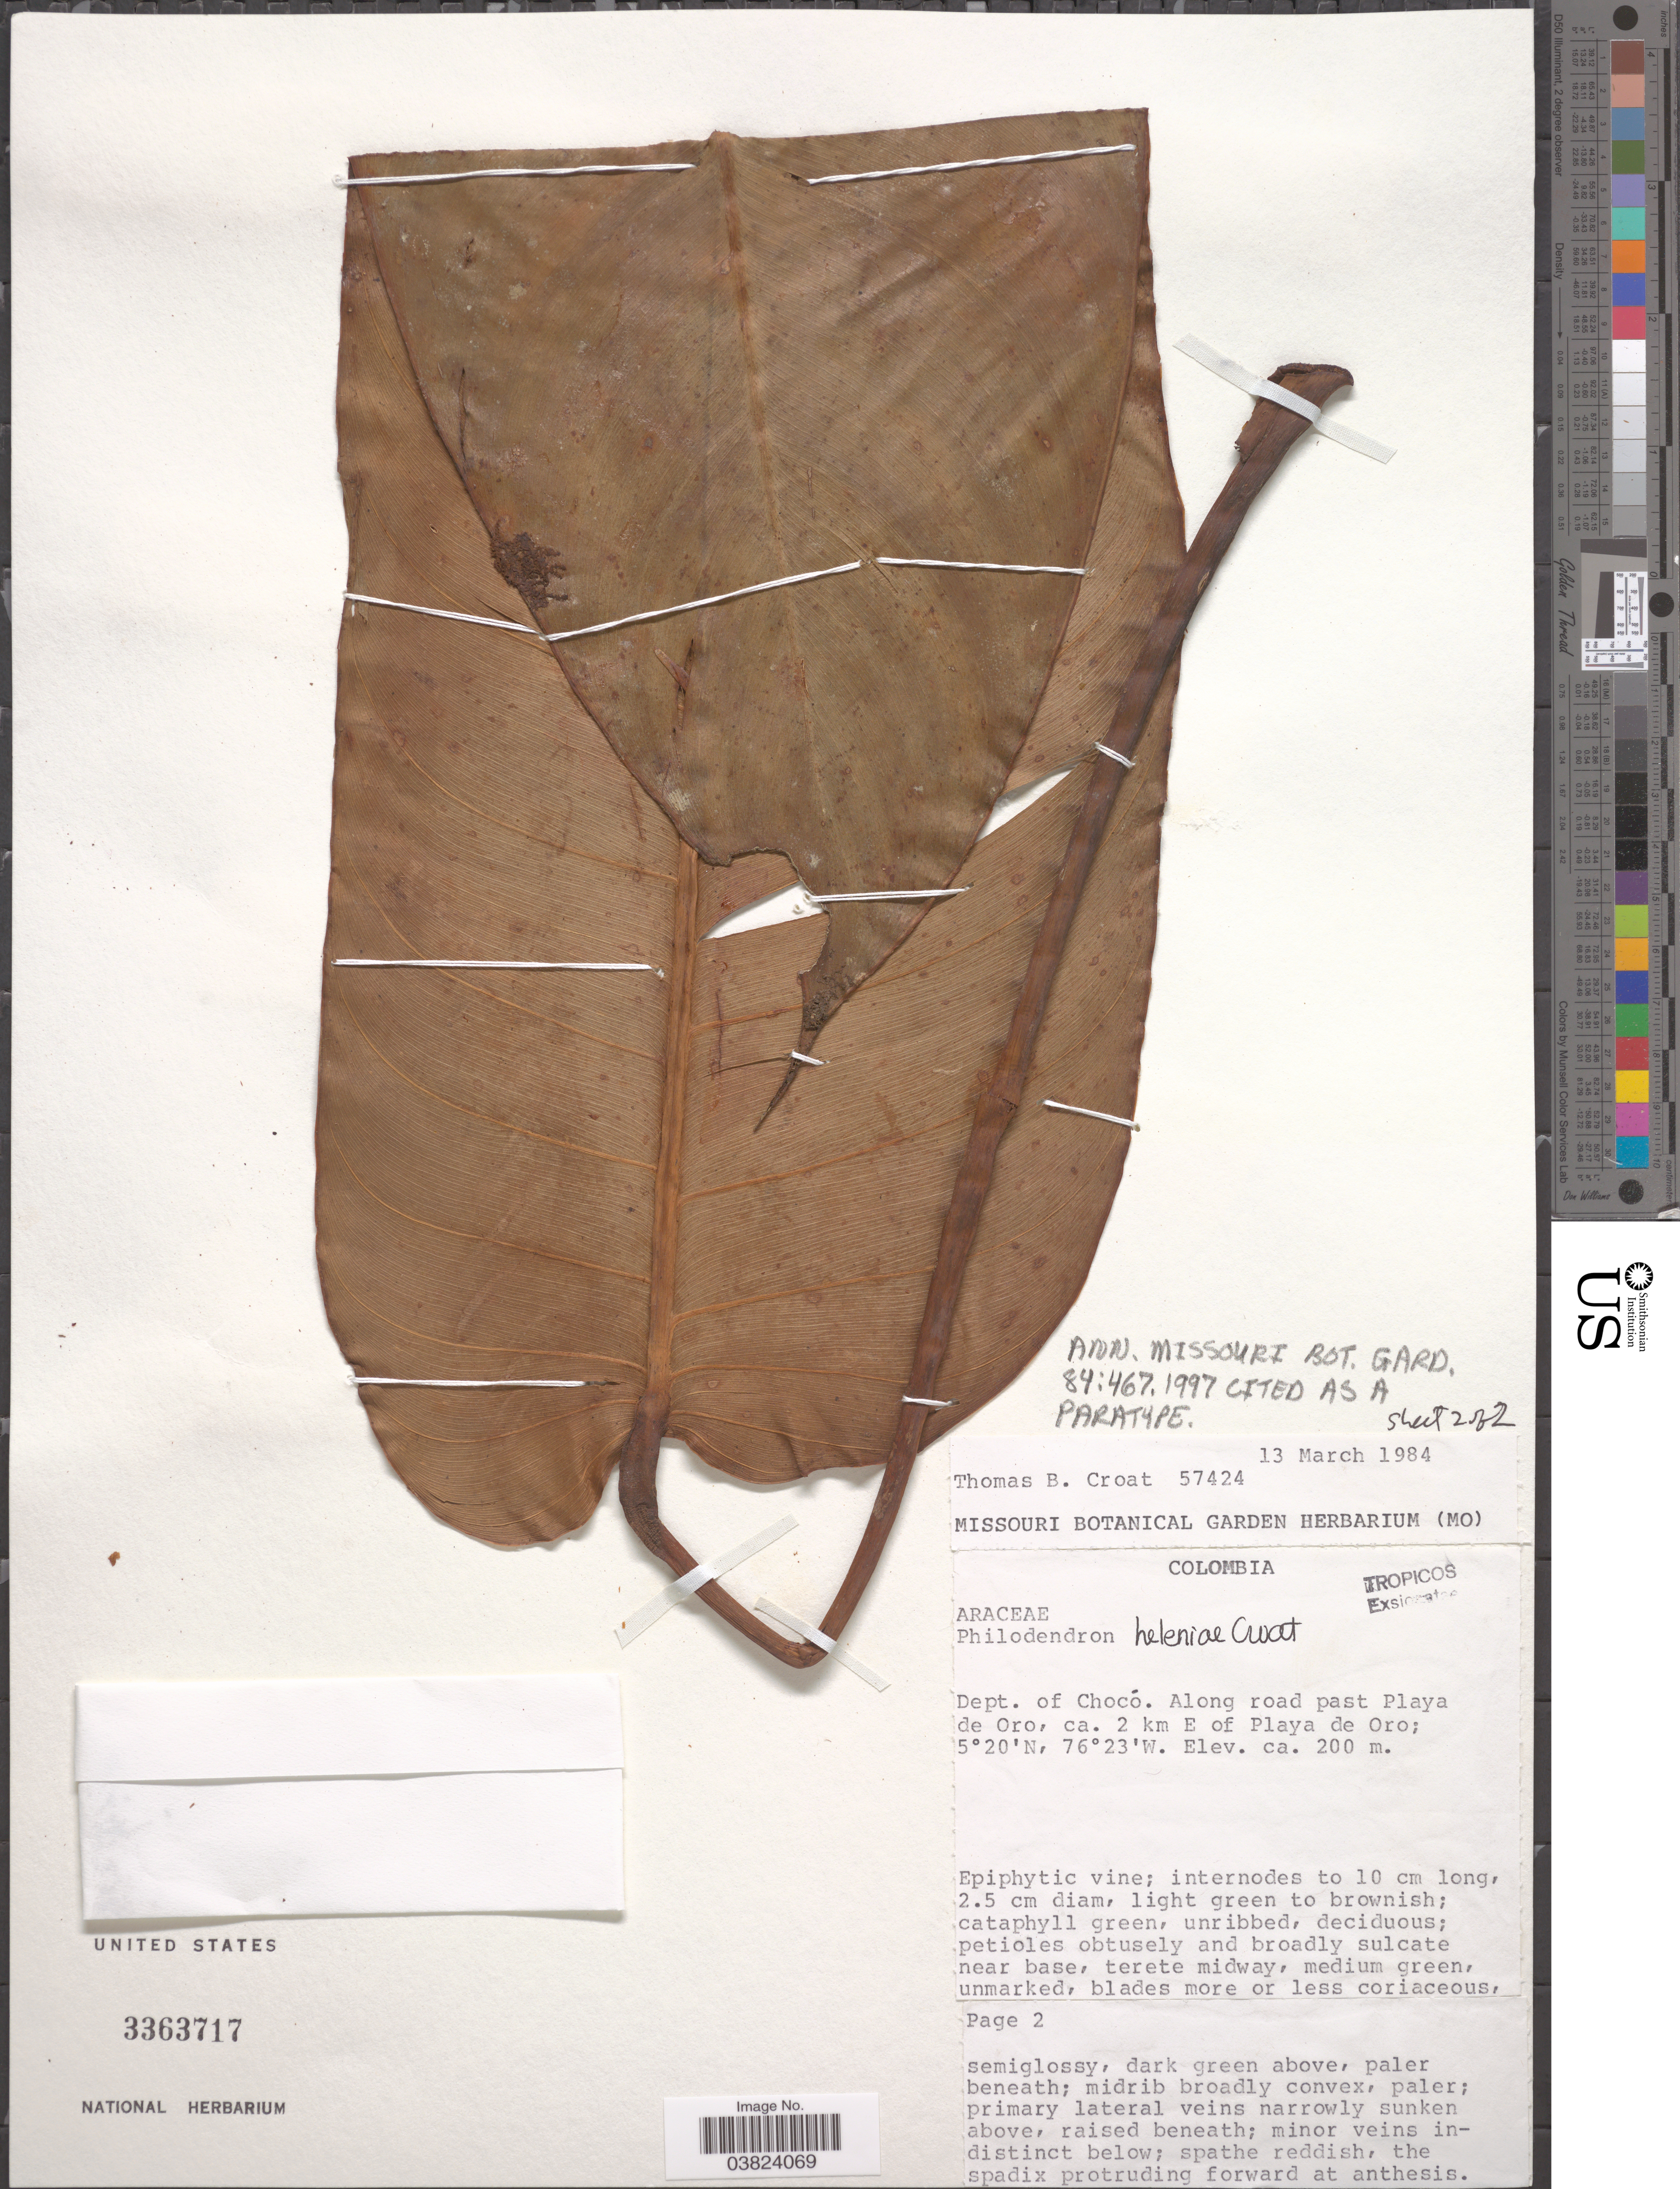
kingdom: Plantae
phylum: Tracheophyta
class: Liliopsida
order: Alismatales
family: Araceae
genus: Philodendron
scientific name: Philodendron heleniae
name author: Croat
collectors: T. B. Croat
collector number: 57424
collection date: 1984-03-13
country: Colombia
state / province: Chocó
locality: Dept. de Chocó. Along road past Playa de Oro, ca. 2 km E of Playa de Oro.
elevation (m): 200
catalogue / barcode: US 3363717